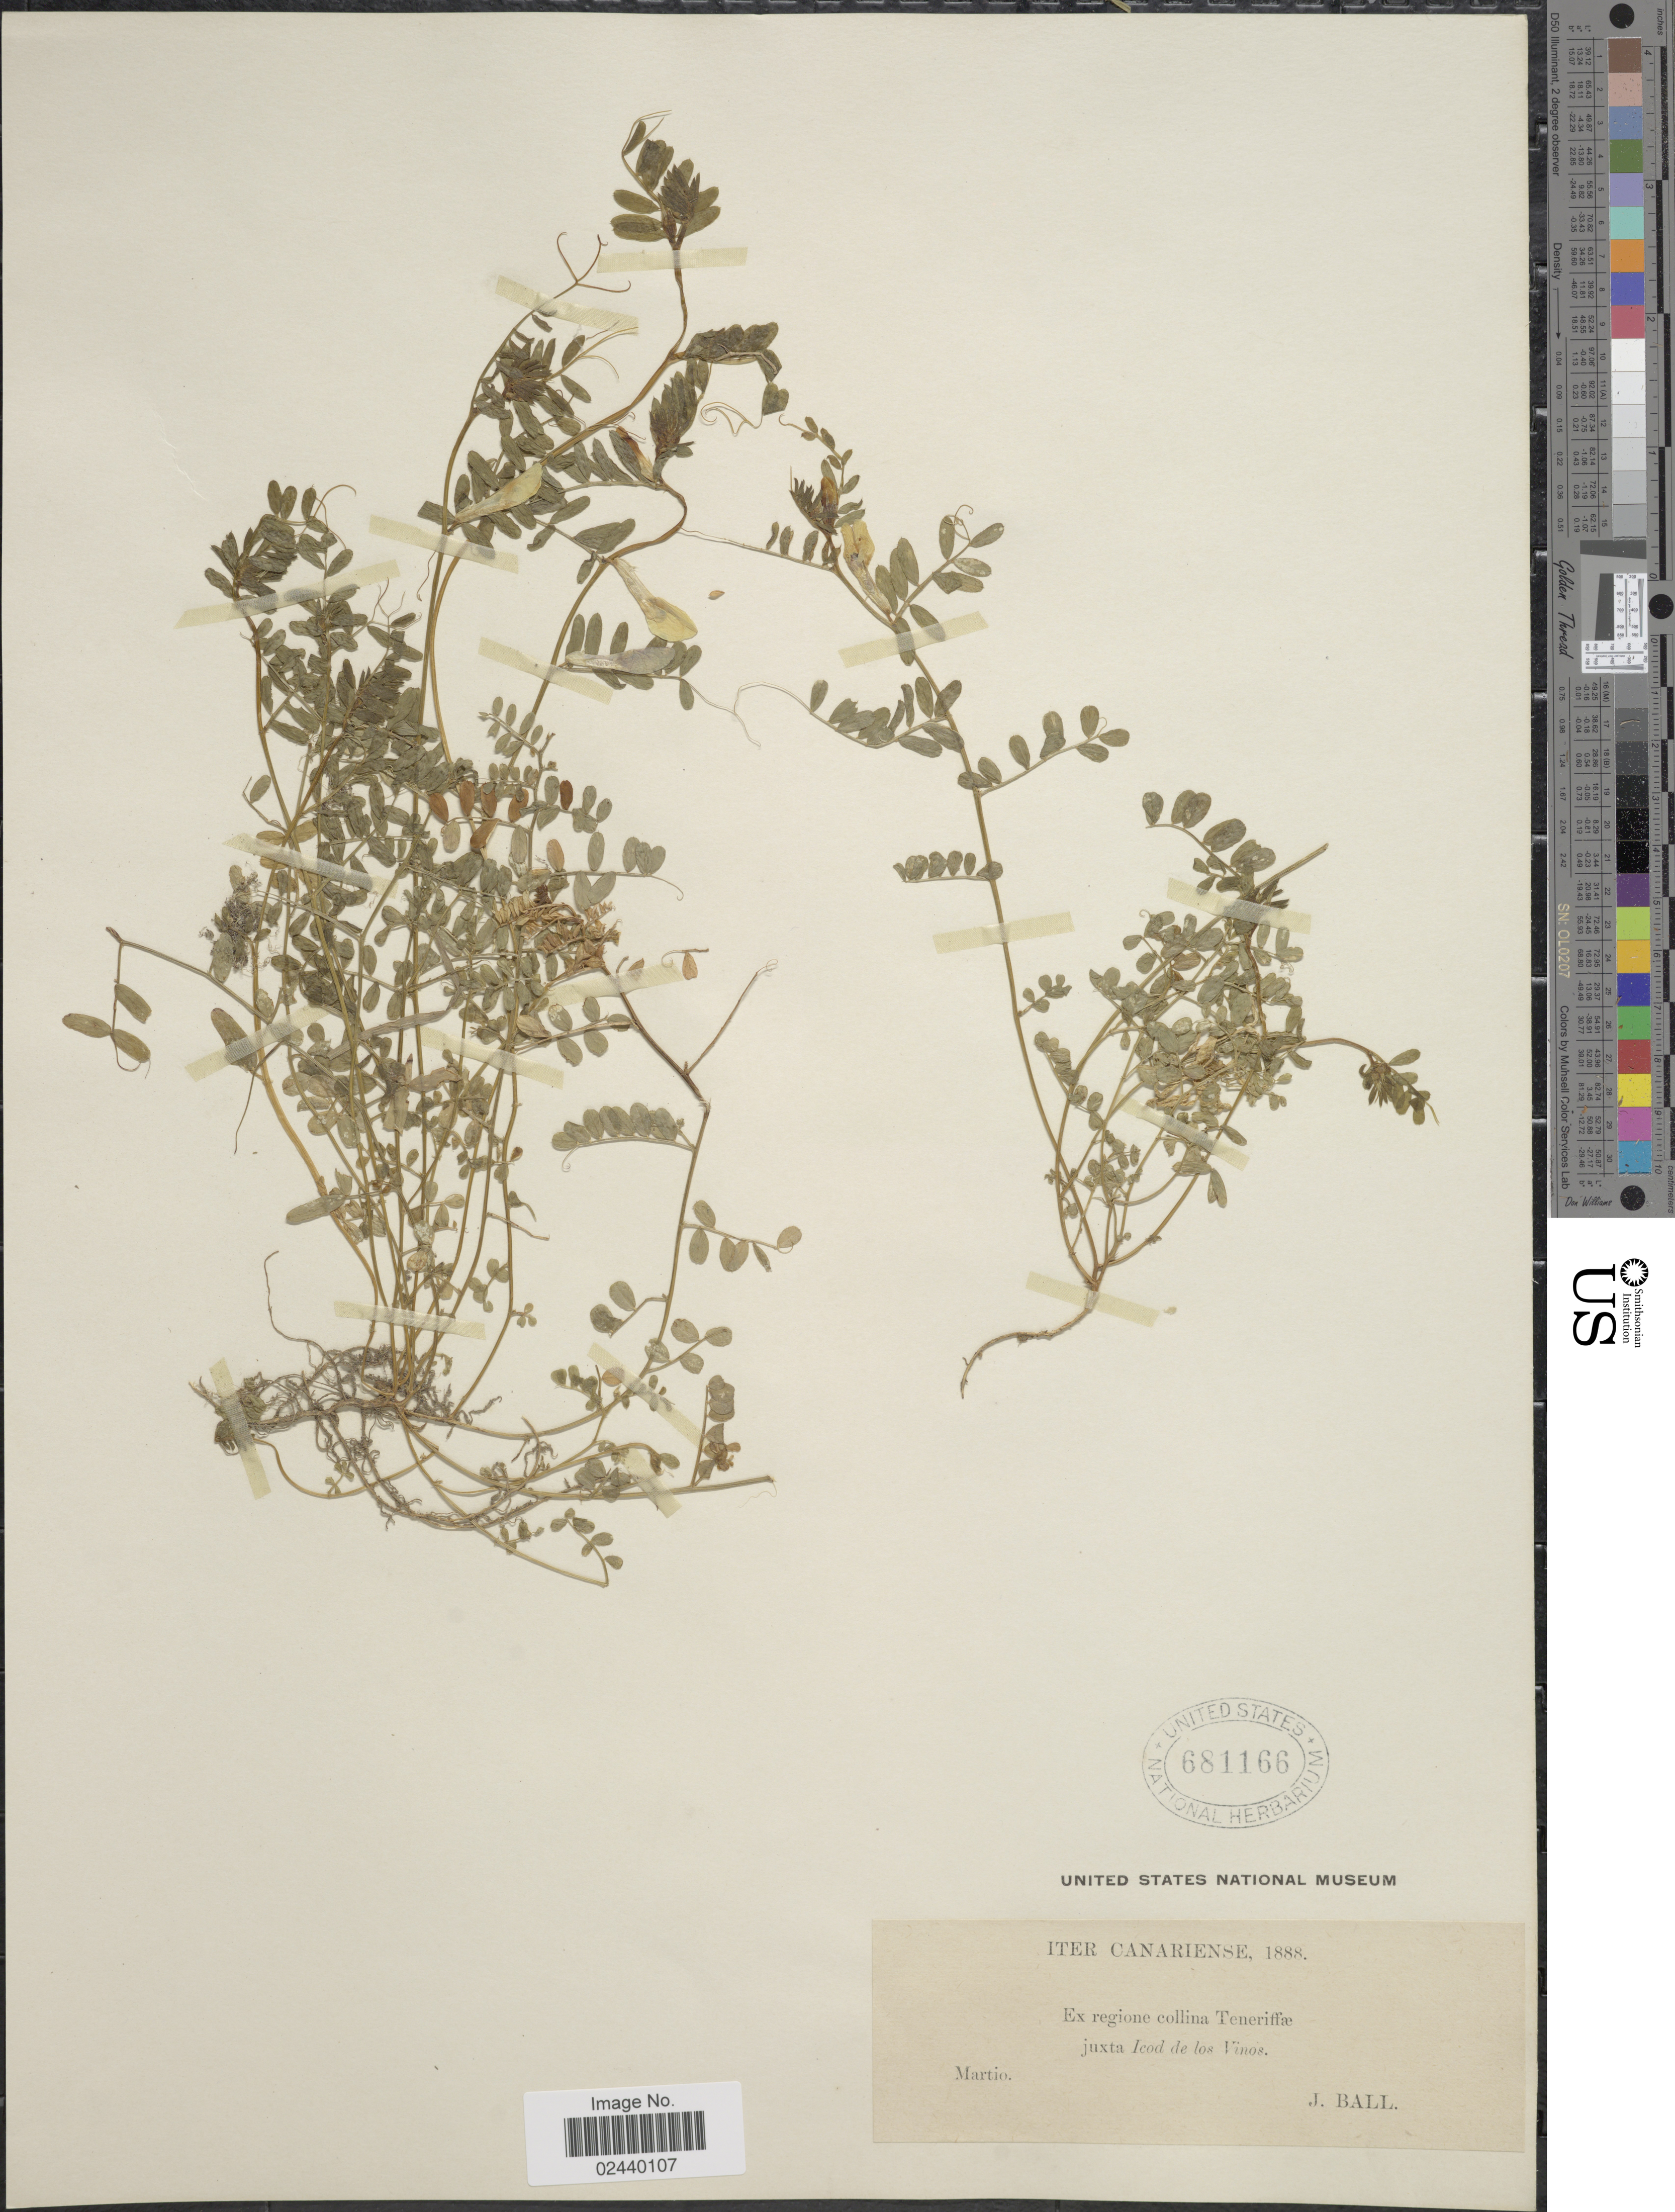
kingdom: Plantae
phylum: Tracheophyta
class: Magnoliopsida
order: Fabales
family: Fabaceae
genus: Vicia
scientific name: Vicia sp.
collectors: J. Ball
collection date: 1888-03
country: Spain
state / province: Canarias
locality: Iter Canariense, Ex regione collina Teneriffæ juxta Icod de los Vinos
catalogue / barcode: US 681166